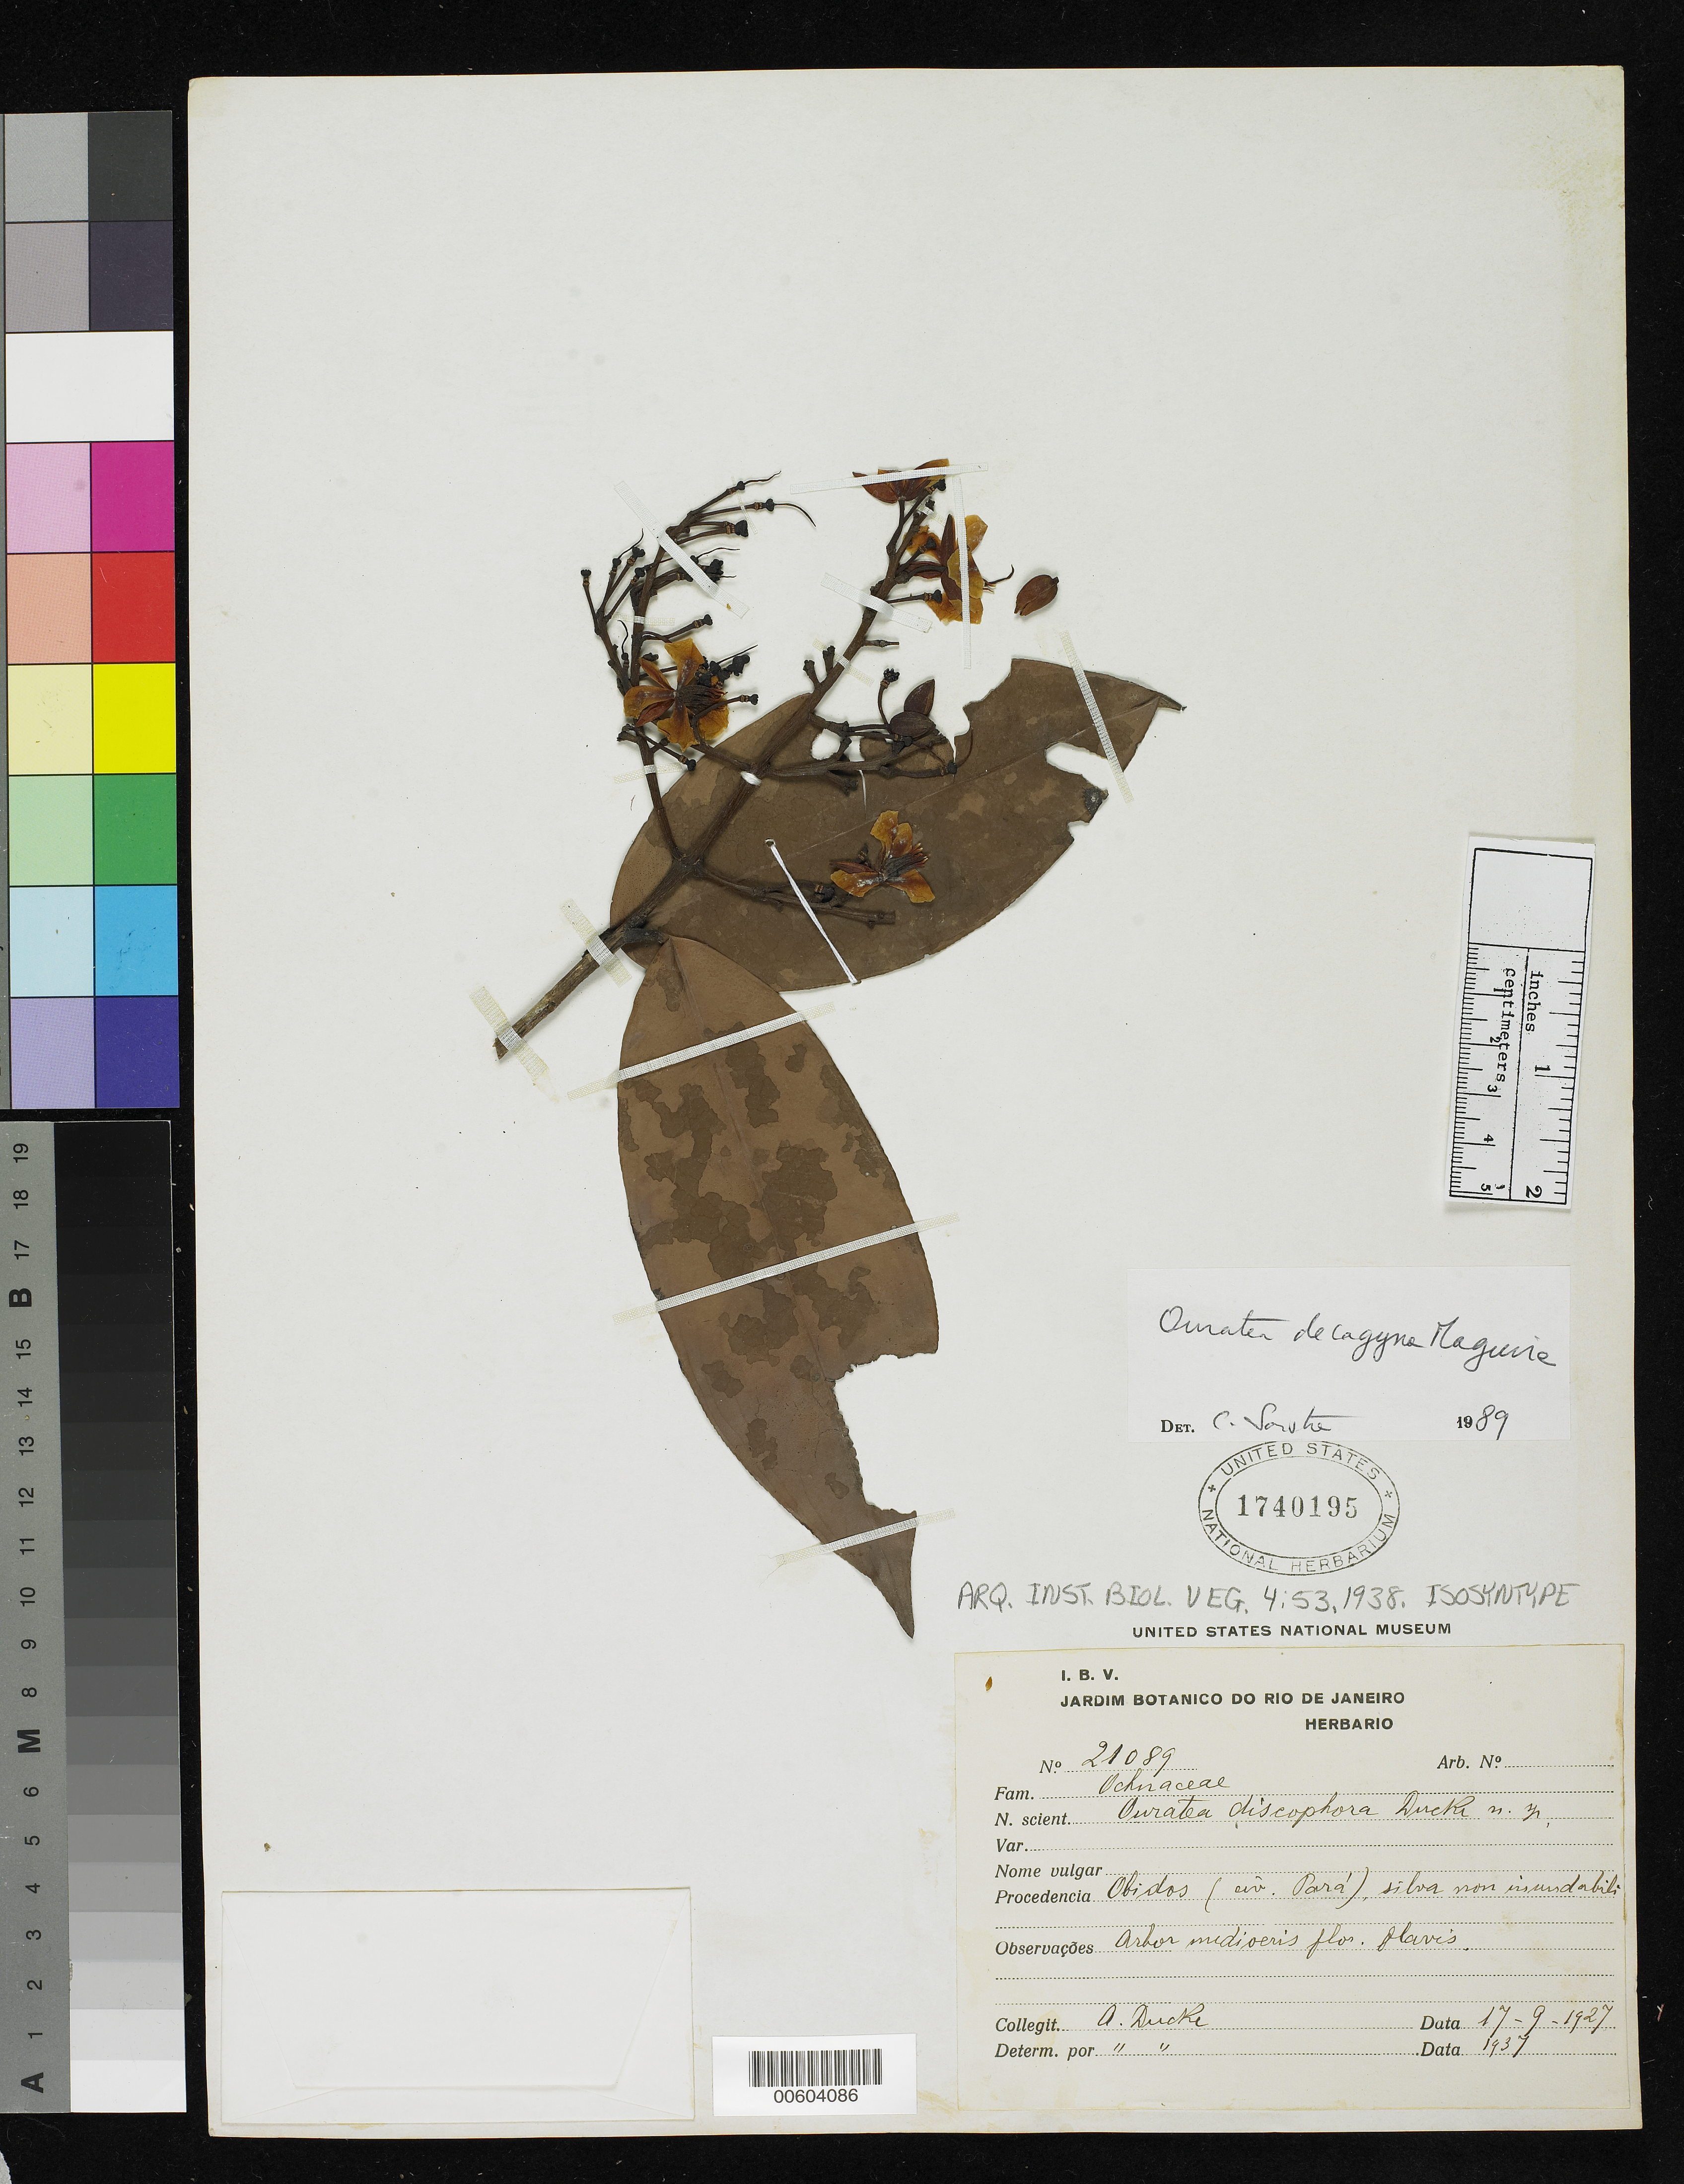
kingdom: Plantae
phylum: Tracheophyta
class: Magnoliopsida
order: Malpighiales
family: Ochnaceae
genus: Ouratea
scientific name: Ouratea discophora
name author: Ducke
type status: Isosyntype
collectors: A. Ducke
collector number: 21089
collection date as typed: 17 Sep 1927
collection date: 1927-09-17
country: Brazil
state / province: Pará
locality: Obidos.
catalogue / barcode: US 1740195